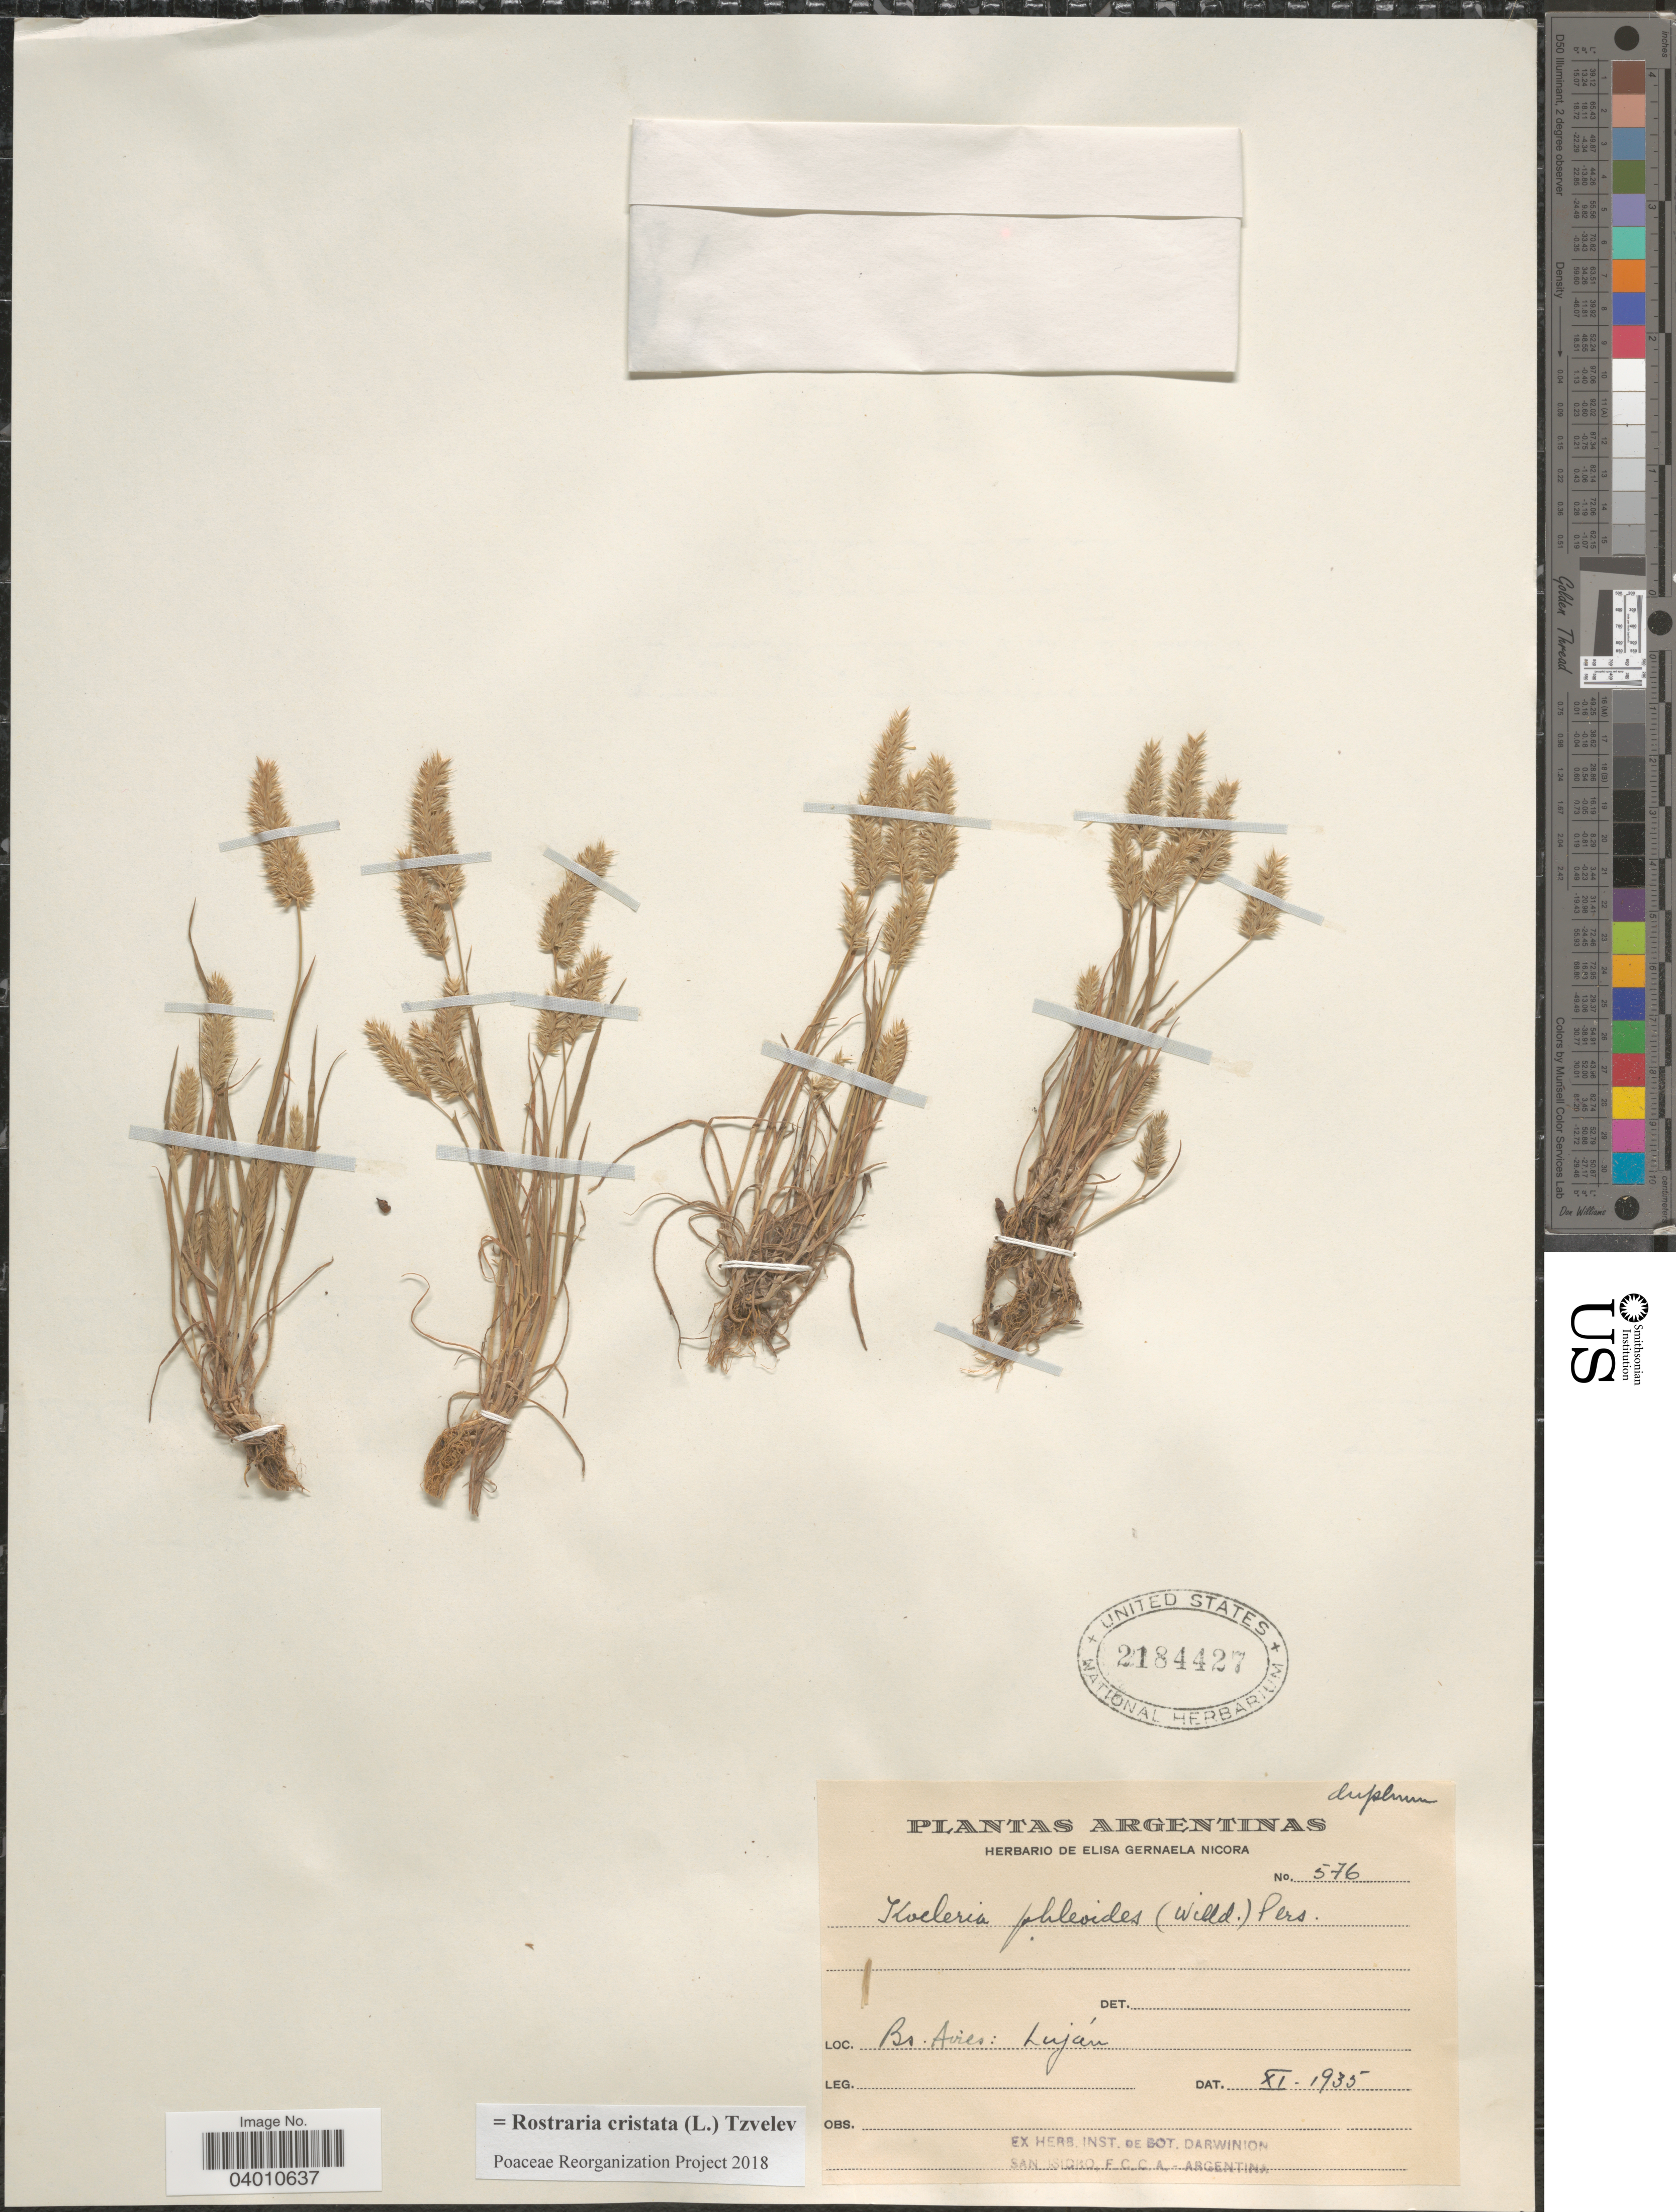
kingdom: Plantae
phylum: Tracheophyta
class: Liliopsida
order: Poales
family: Poaceae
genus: Rostraria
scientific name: Rostraria cristata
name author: (L.) Tzvelev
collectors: Ex herb. Elisa Gernaela Nicora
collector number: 576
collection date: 1935-11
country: Argentina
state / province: Buenos Aires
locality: Luján.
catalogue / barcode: US 2184427